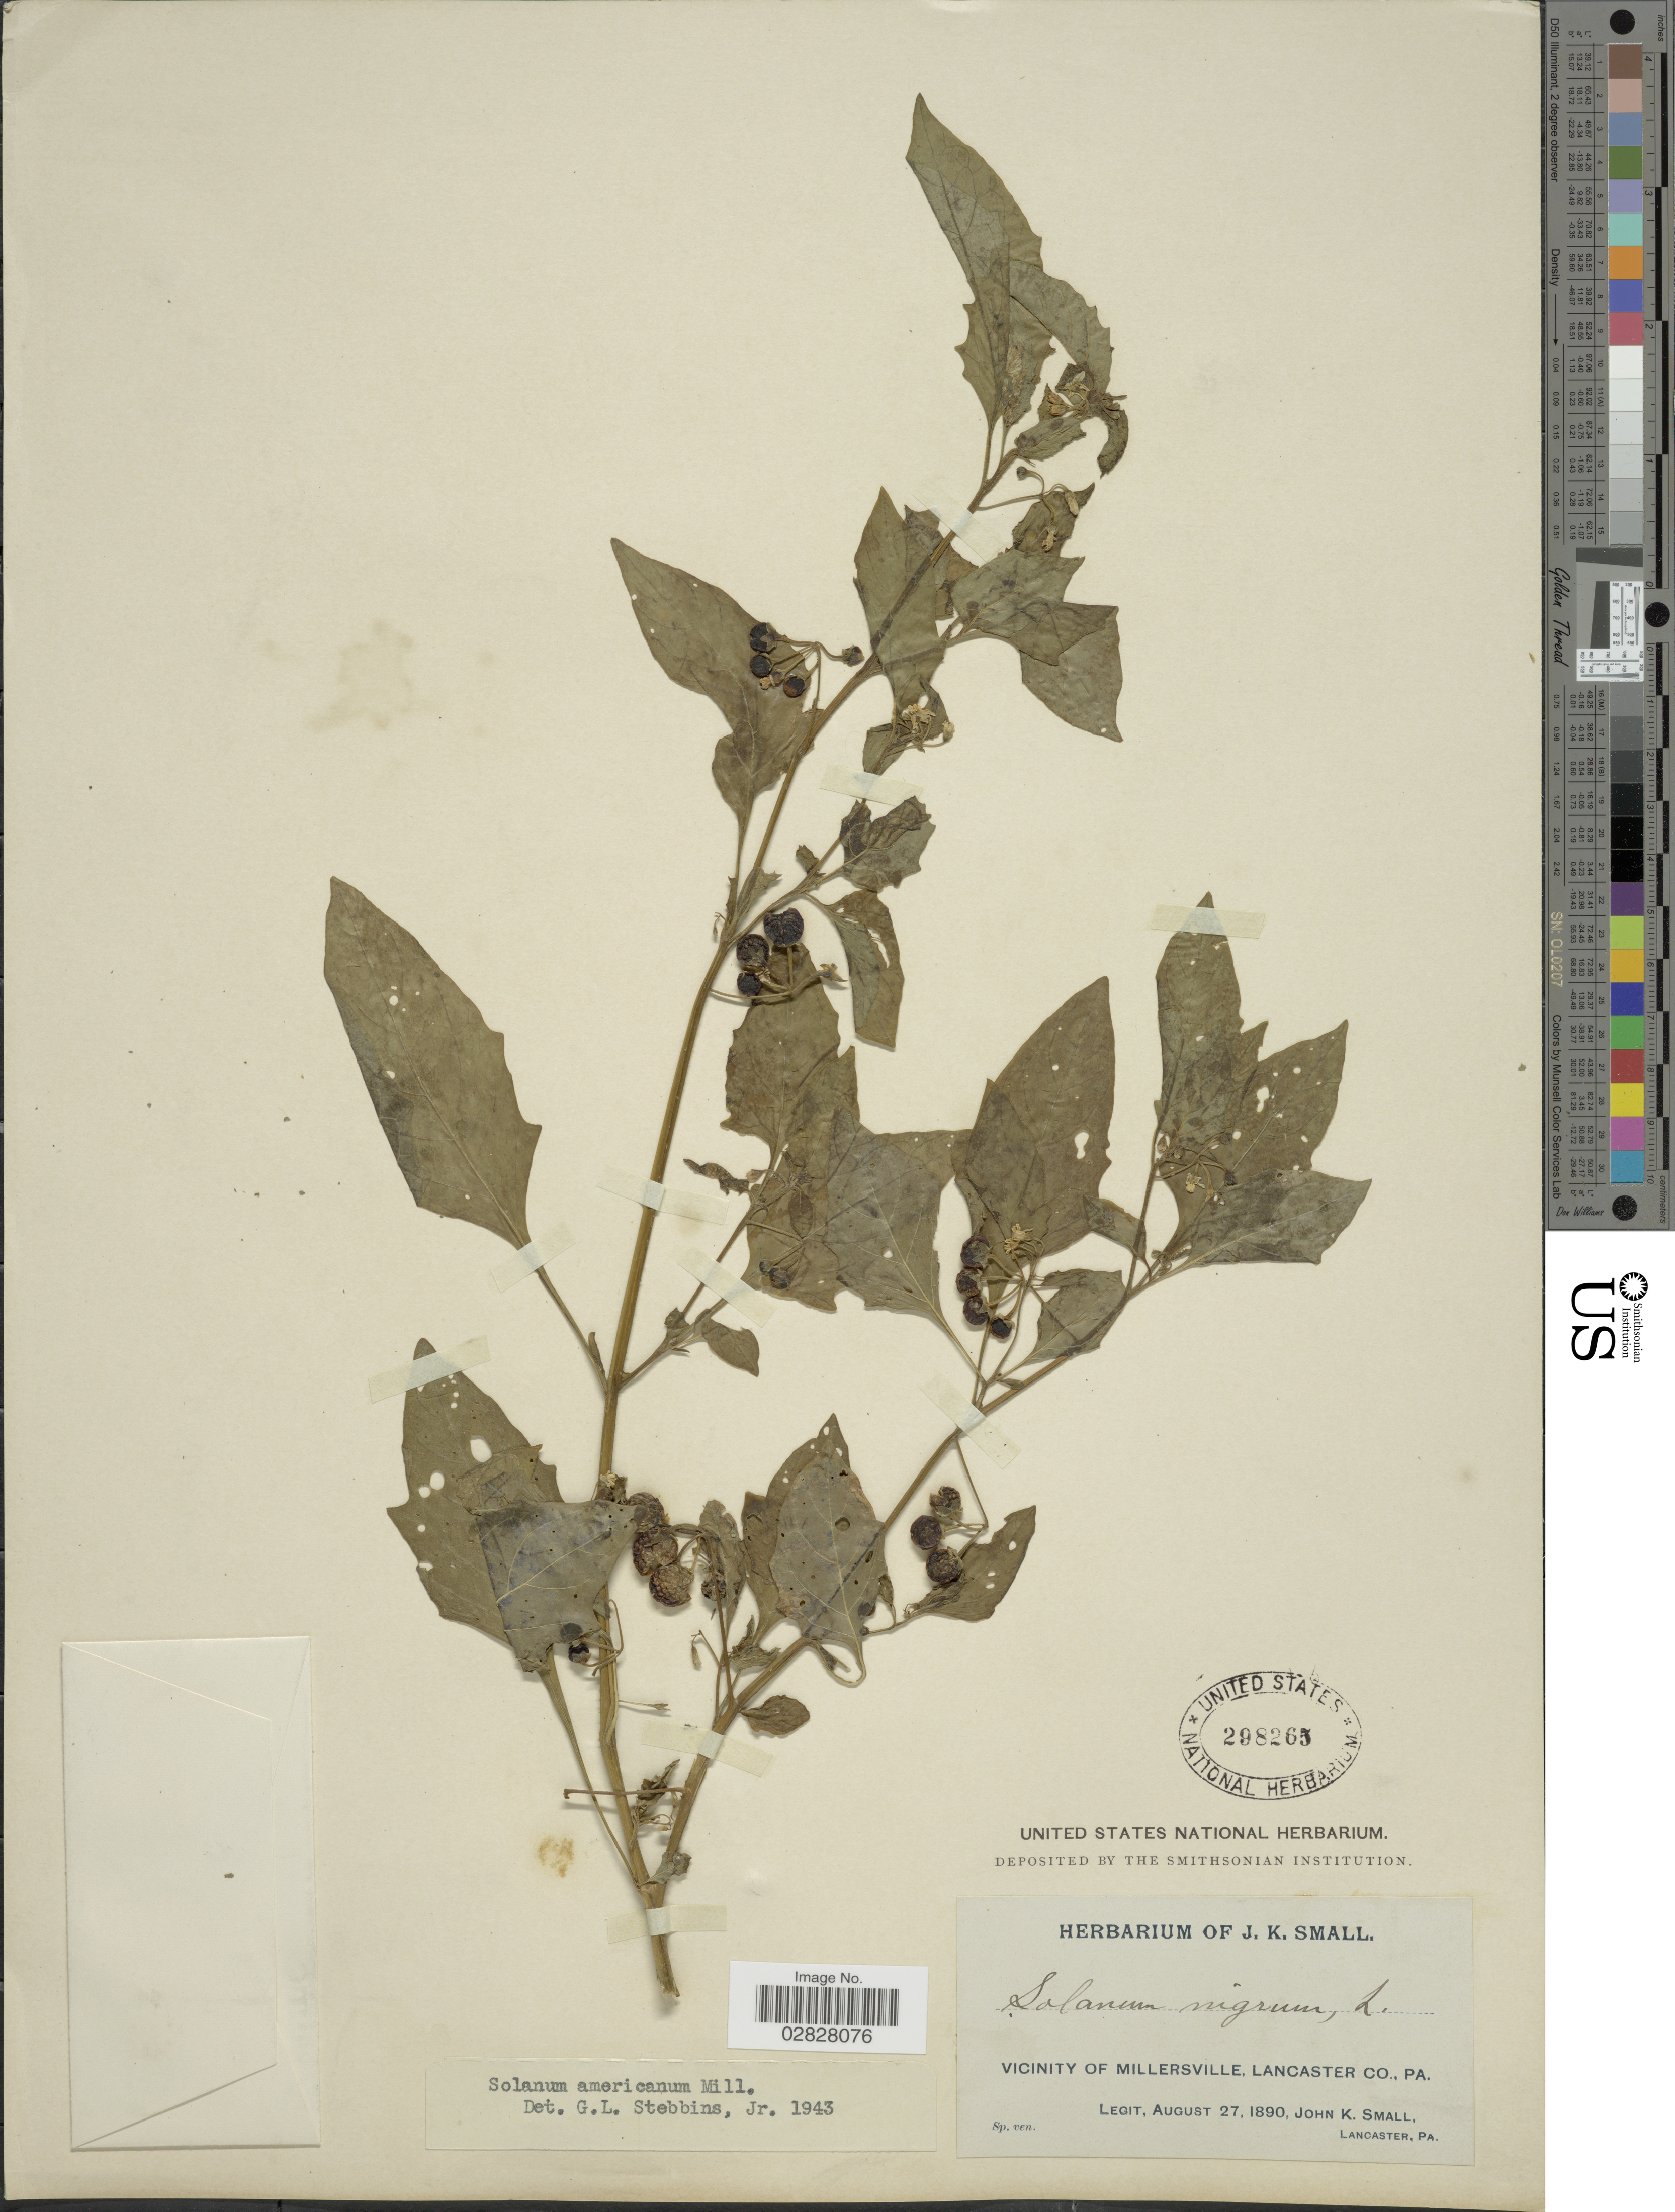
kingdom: Plantae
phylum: Tracheophyta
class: Magnoliopsida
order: Solanales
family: Solanaceae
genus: Solanum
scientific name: Solanum americanum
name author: Mill.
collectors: J. K. Small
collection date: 1890-08-27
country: United States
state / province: Pennsylvania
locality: Vicinity of Millersville, Lancaster Co.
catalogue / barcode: US 298265